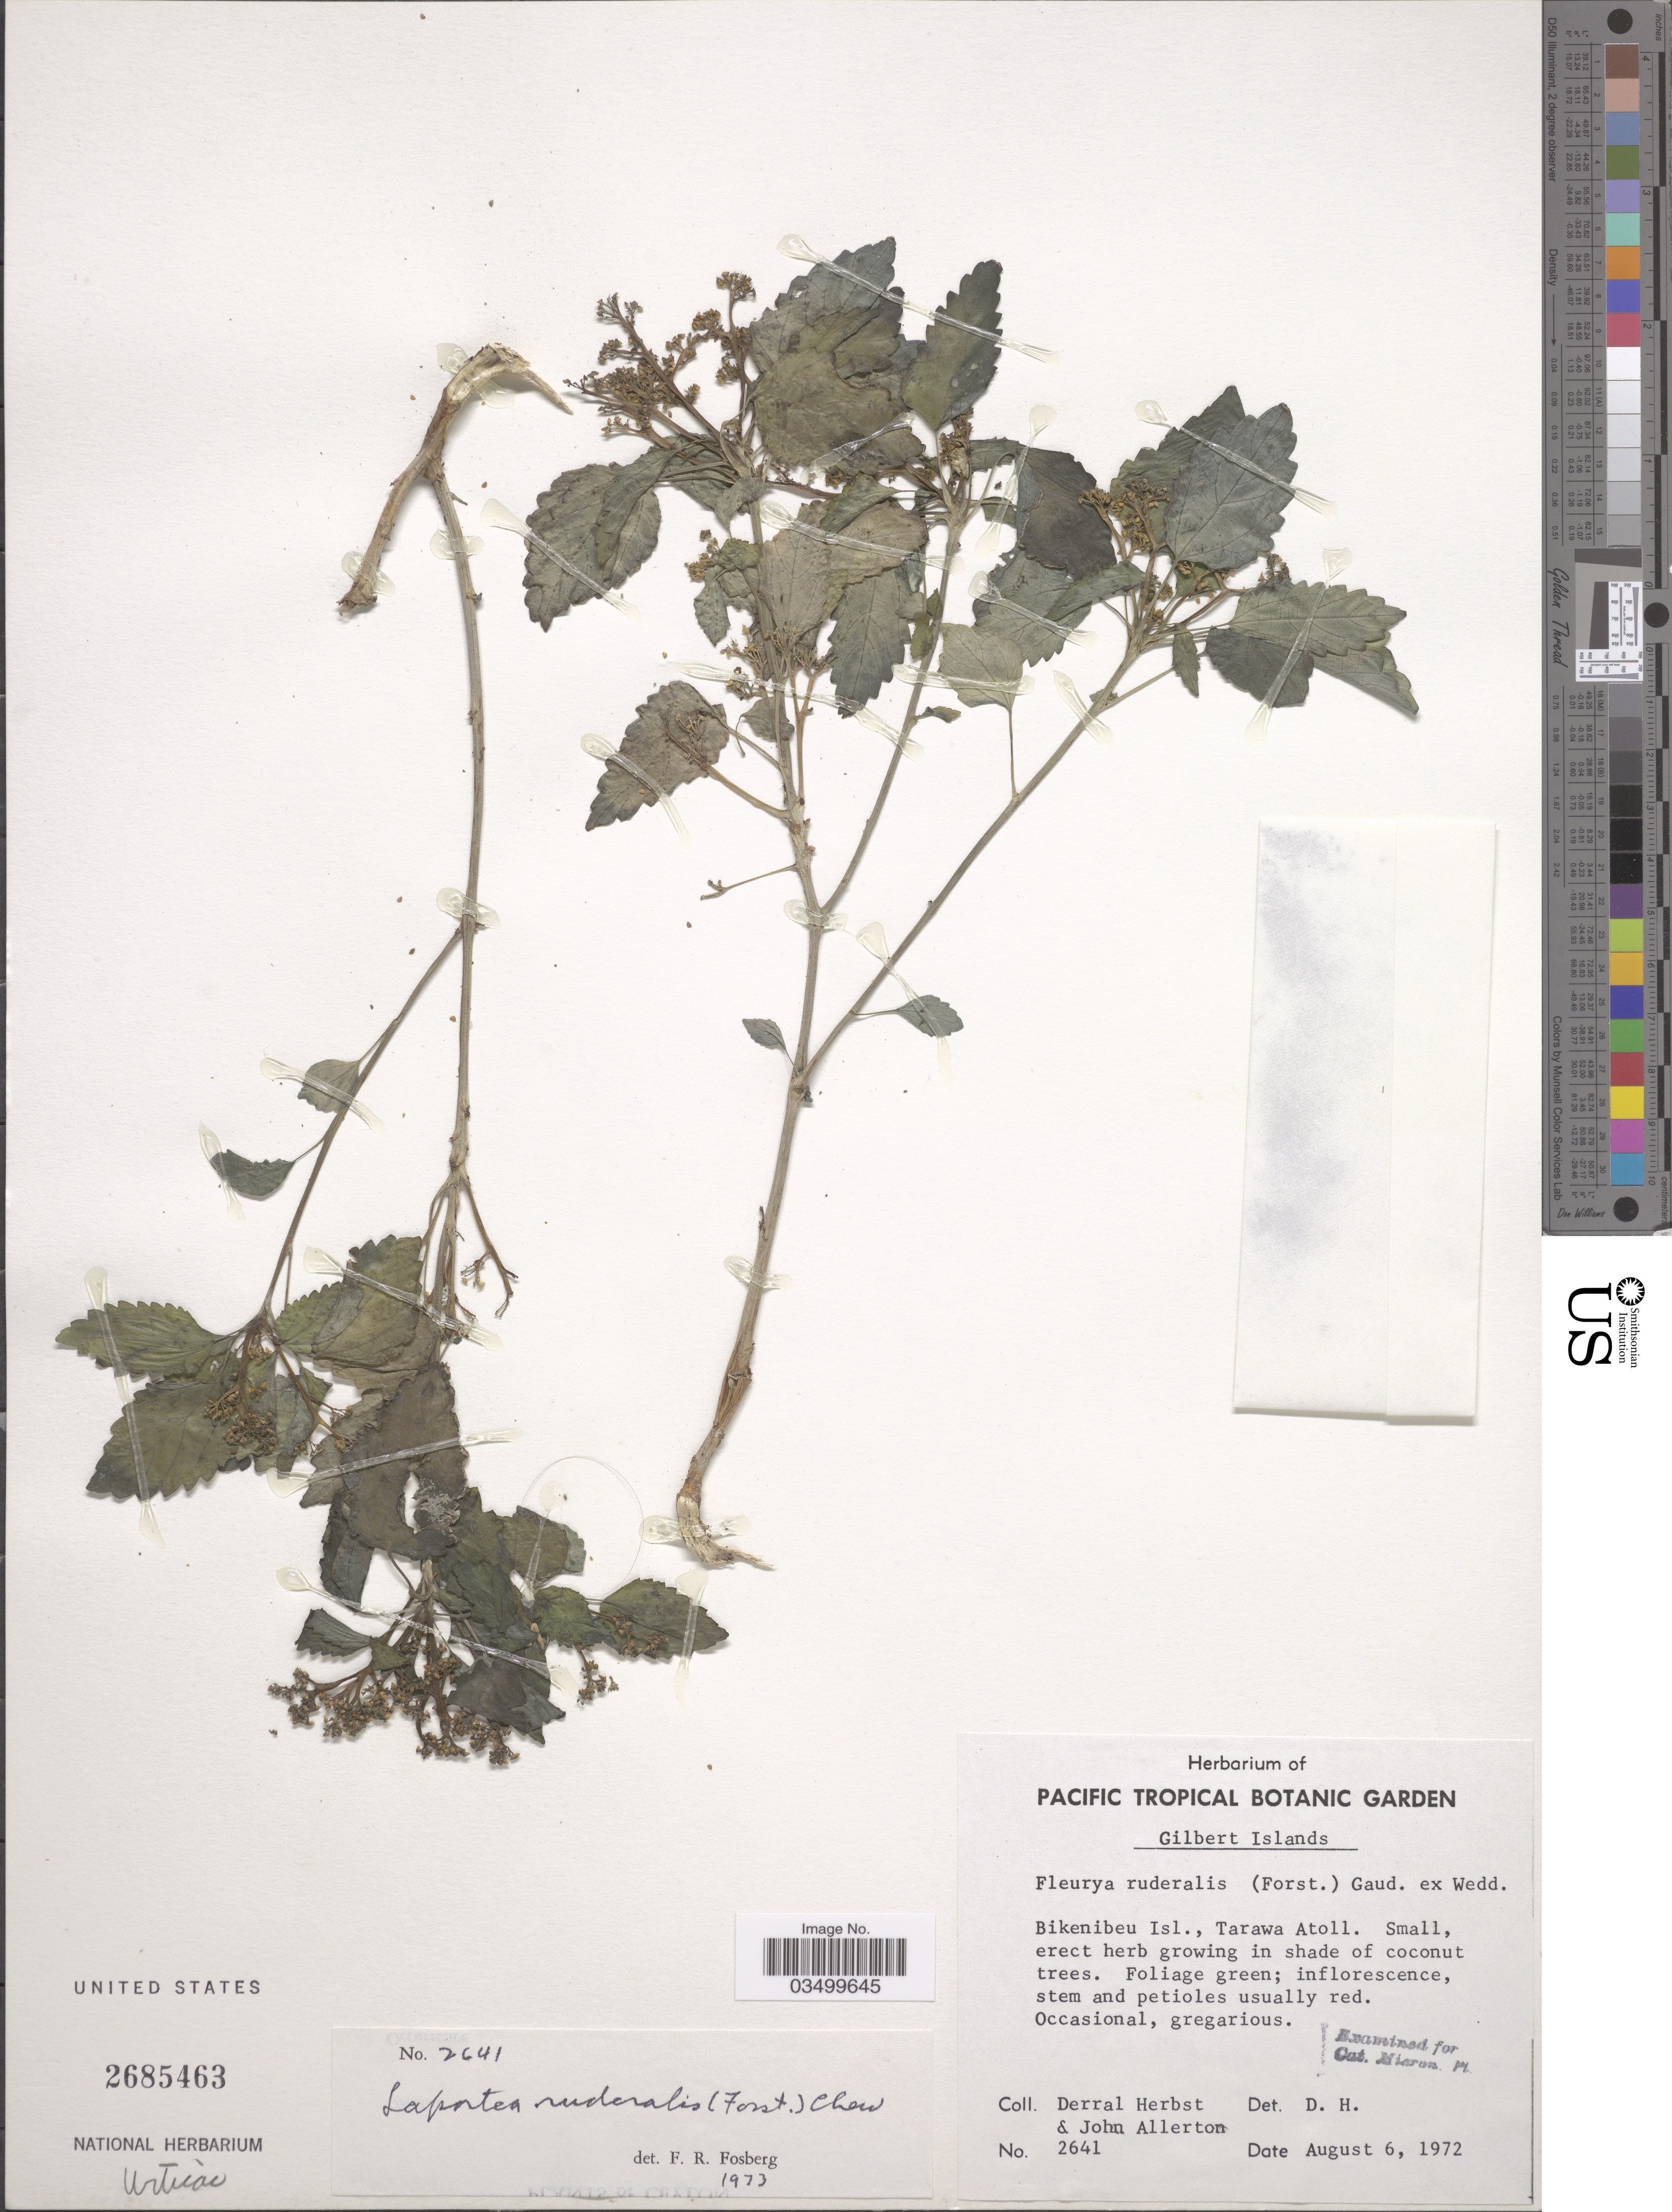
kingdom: Plantae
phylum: Tracheophyta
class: Magnoliopsida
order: Rosales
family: Urticaceae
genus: Laportea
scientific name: Laportea ruderalis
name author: (G. Forst.) Chew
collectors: D. R. Herbst & J. Allerton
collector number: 2641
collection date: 1972-08-06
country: Kiribati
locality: Gilbert Islands. Bikenibeu Isl., Tarawa Atoll.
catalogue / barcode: US 2685463